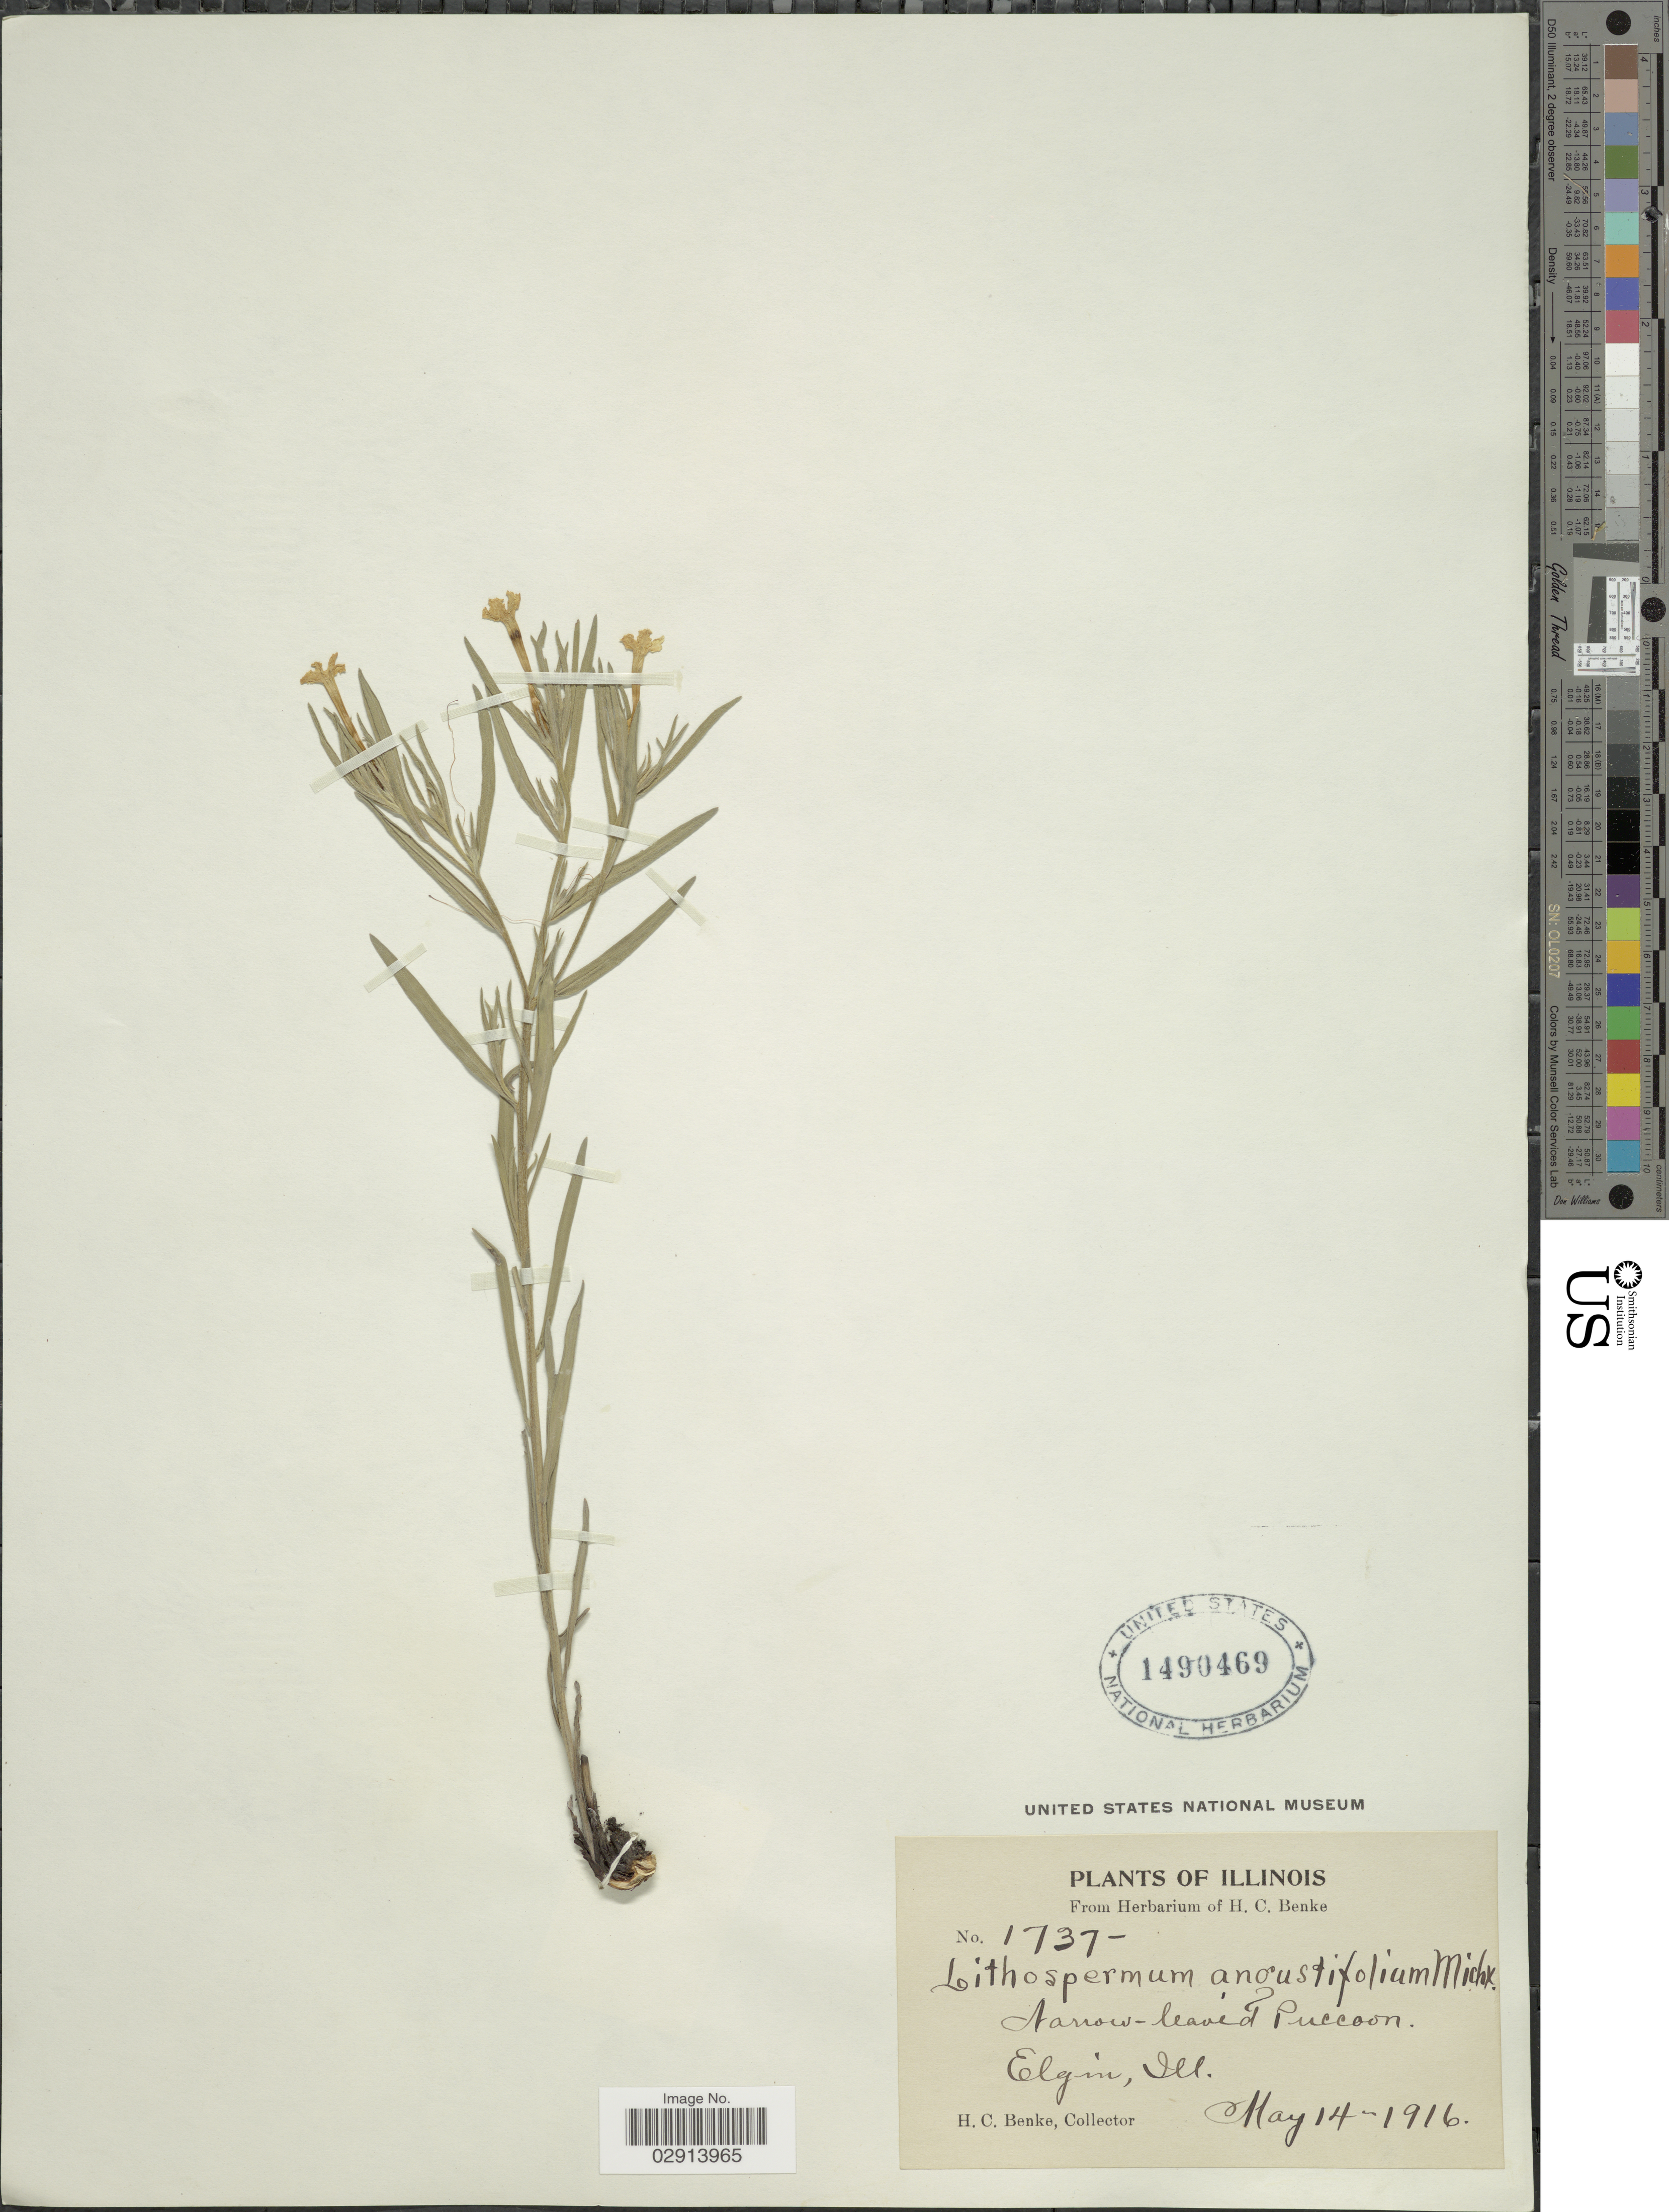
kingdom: Plantae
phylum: Tracheophyta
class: Magnoliopsida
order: Boraginales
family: Boraginaceae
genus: Lithospermum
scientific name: Lithospermum incisum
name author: Lehm.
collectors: H. Benke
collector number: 1737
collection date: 1916-05-14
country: United States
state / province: Illinois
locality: Elgin.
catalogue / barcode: US 1490469